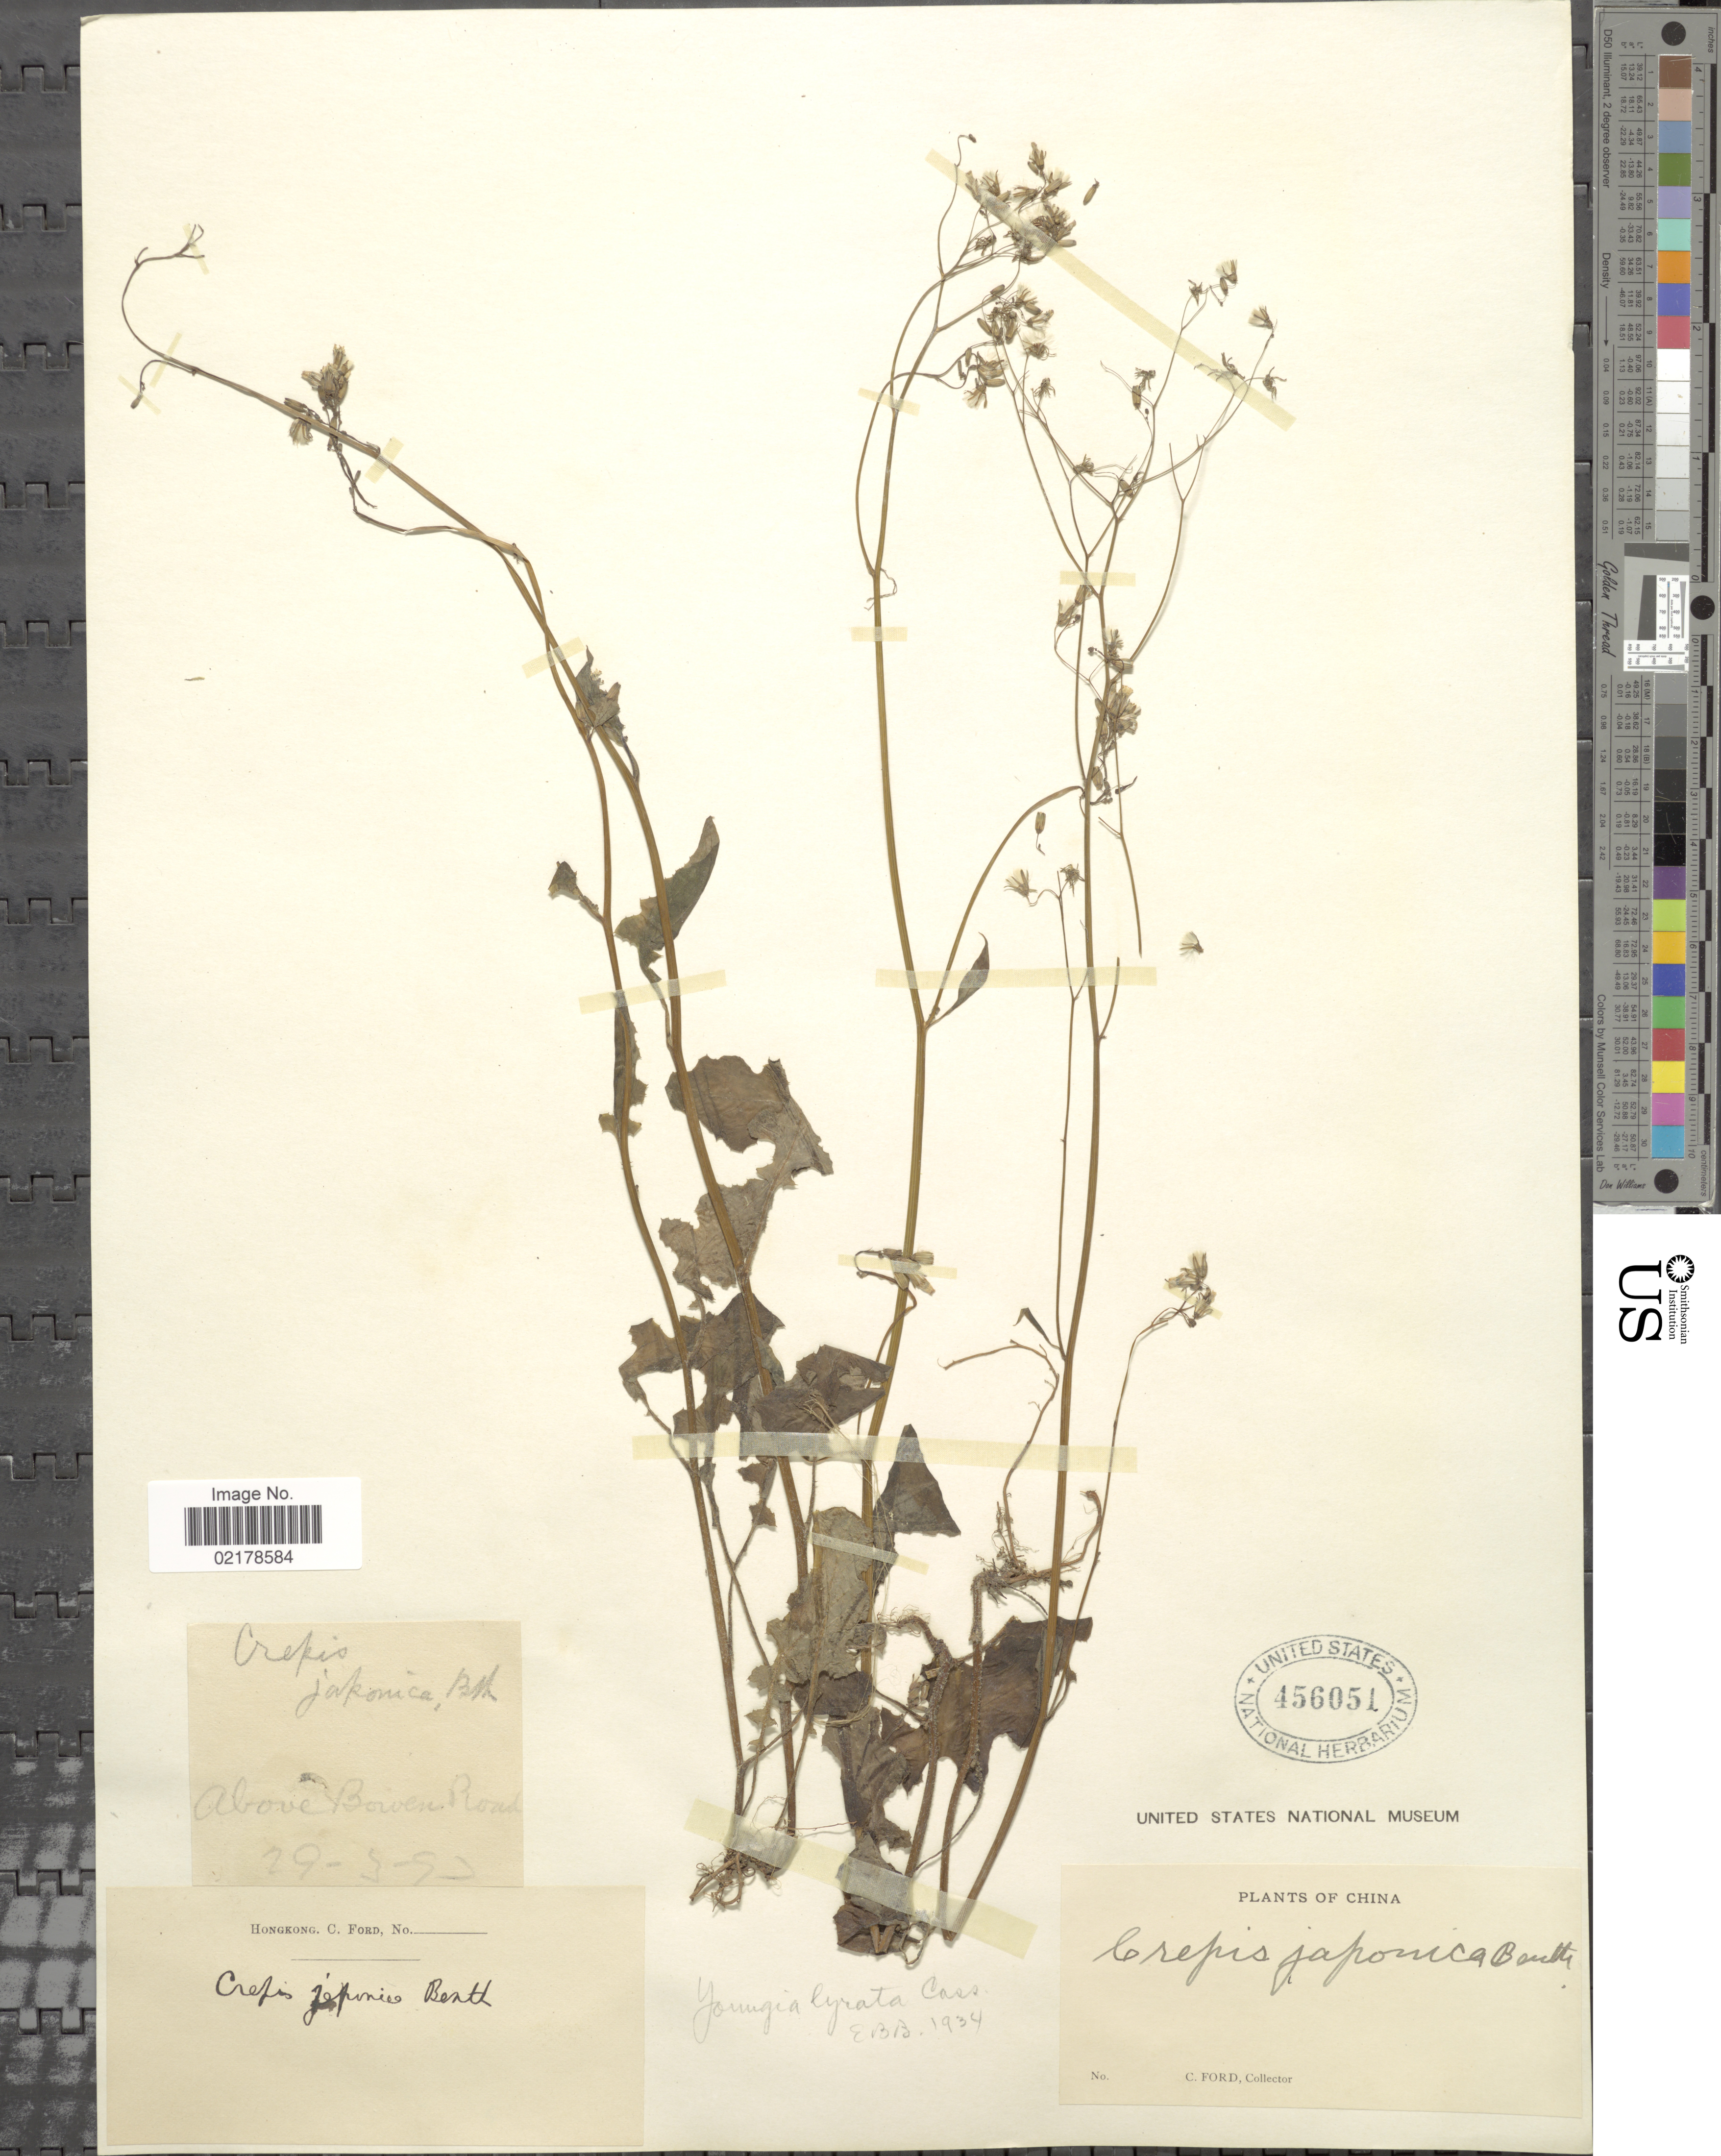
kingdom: Plantae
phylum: Tracheophyta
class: Magnoliopsida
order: Asterales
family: Asteraceae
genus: Youngia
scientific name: Youngia japonica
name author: (L.) DC.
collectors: C. Ford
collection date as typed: Transcribed d/m/y: 29/3/93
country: China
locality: Above Bowen Road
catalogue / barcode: US 456051